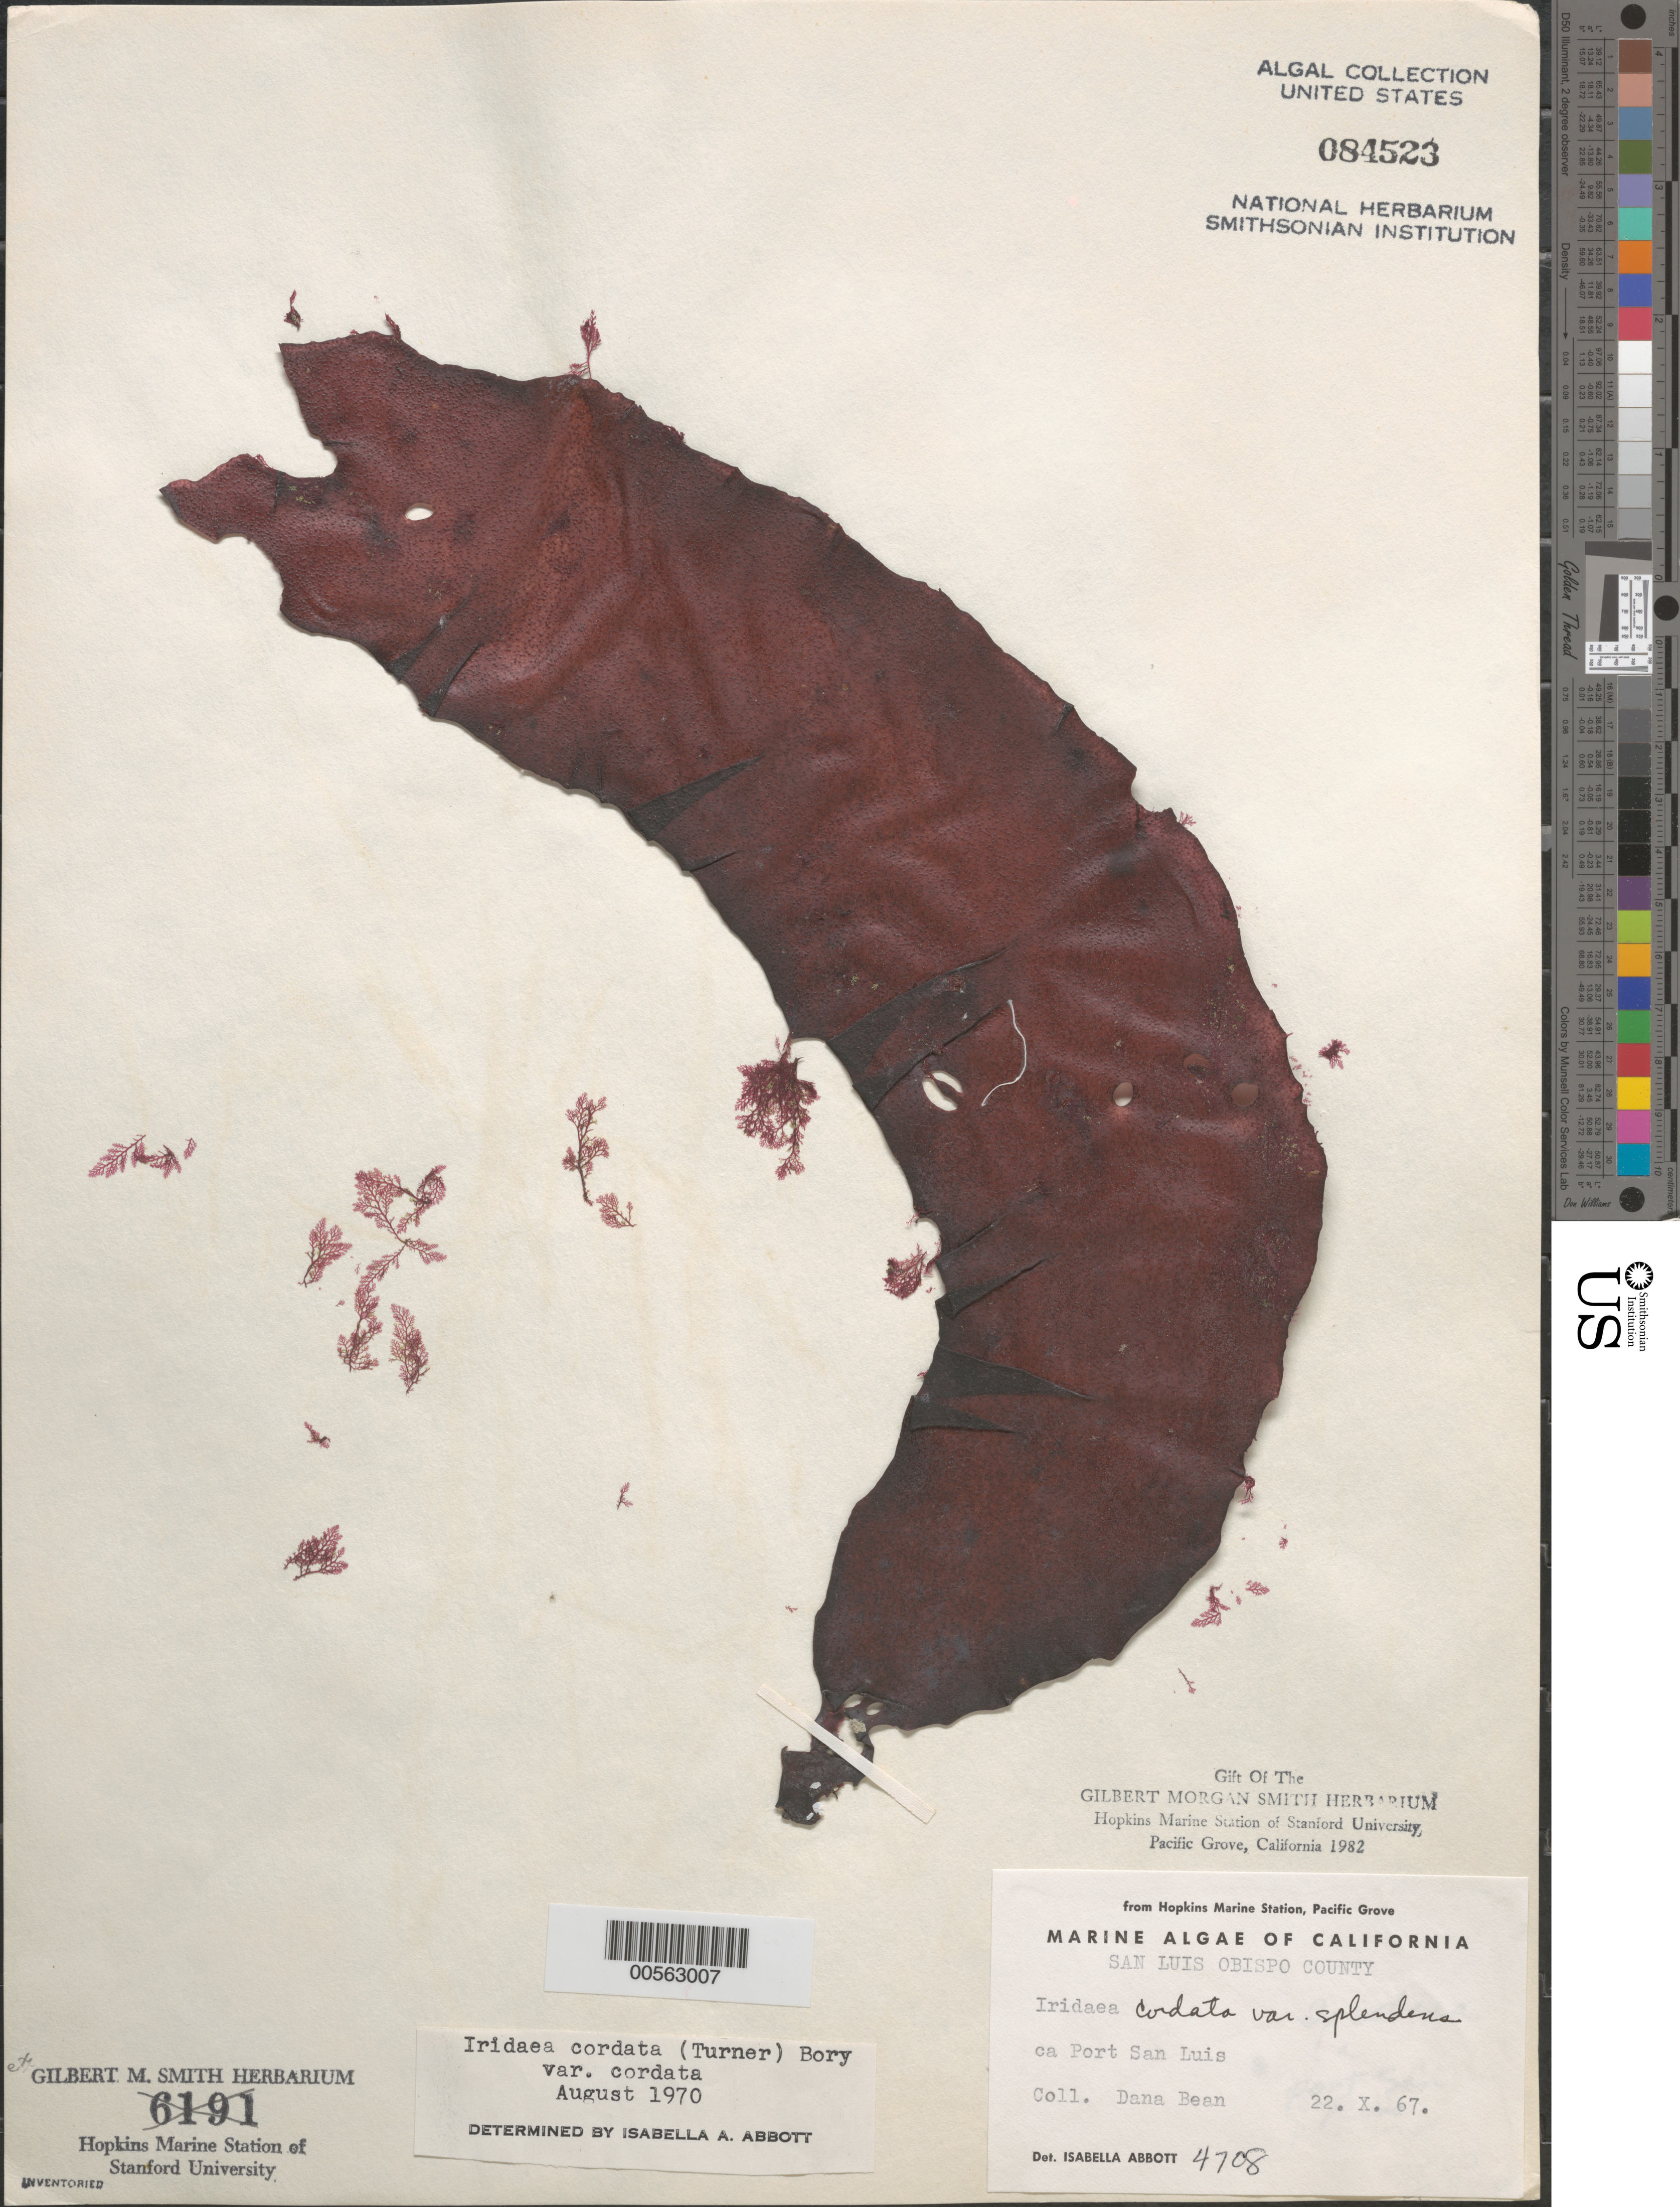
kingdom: Plantae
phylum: Rhodophyta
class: Florideophyceae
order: Gigartinales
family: Gigartinaceae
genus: Iridaea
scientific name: Iridaea cordata var. cordata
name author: (Turner) Bory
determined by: Abbott, Isabella A.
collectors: D. Bean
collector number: IAA 4708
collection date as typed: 22 Oct 1967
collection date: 1967-10-22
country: United States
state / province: California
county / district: San Luis Obispo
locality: Port San Luis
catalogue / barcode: US 84523